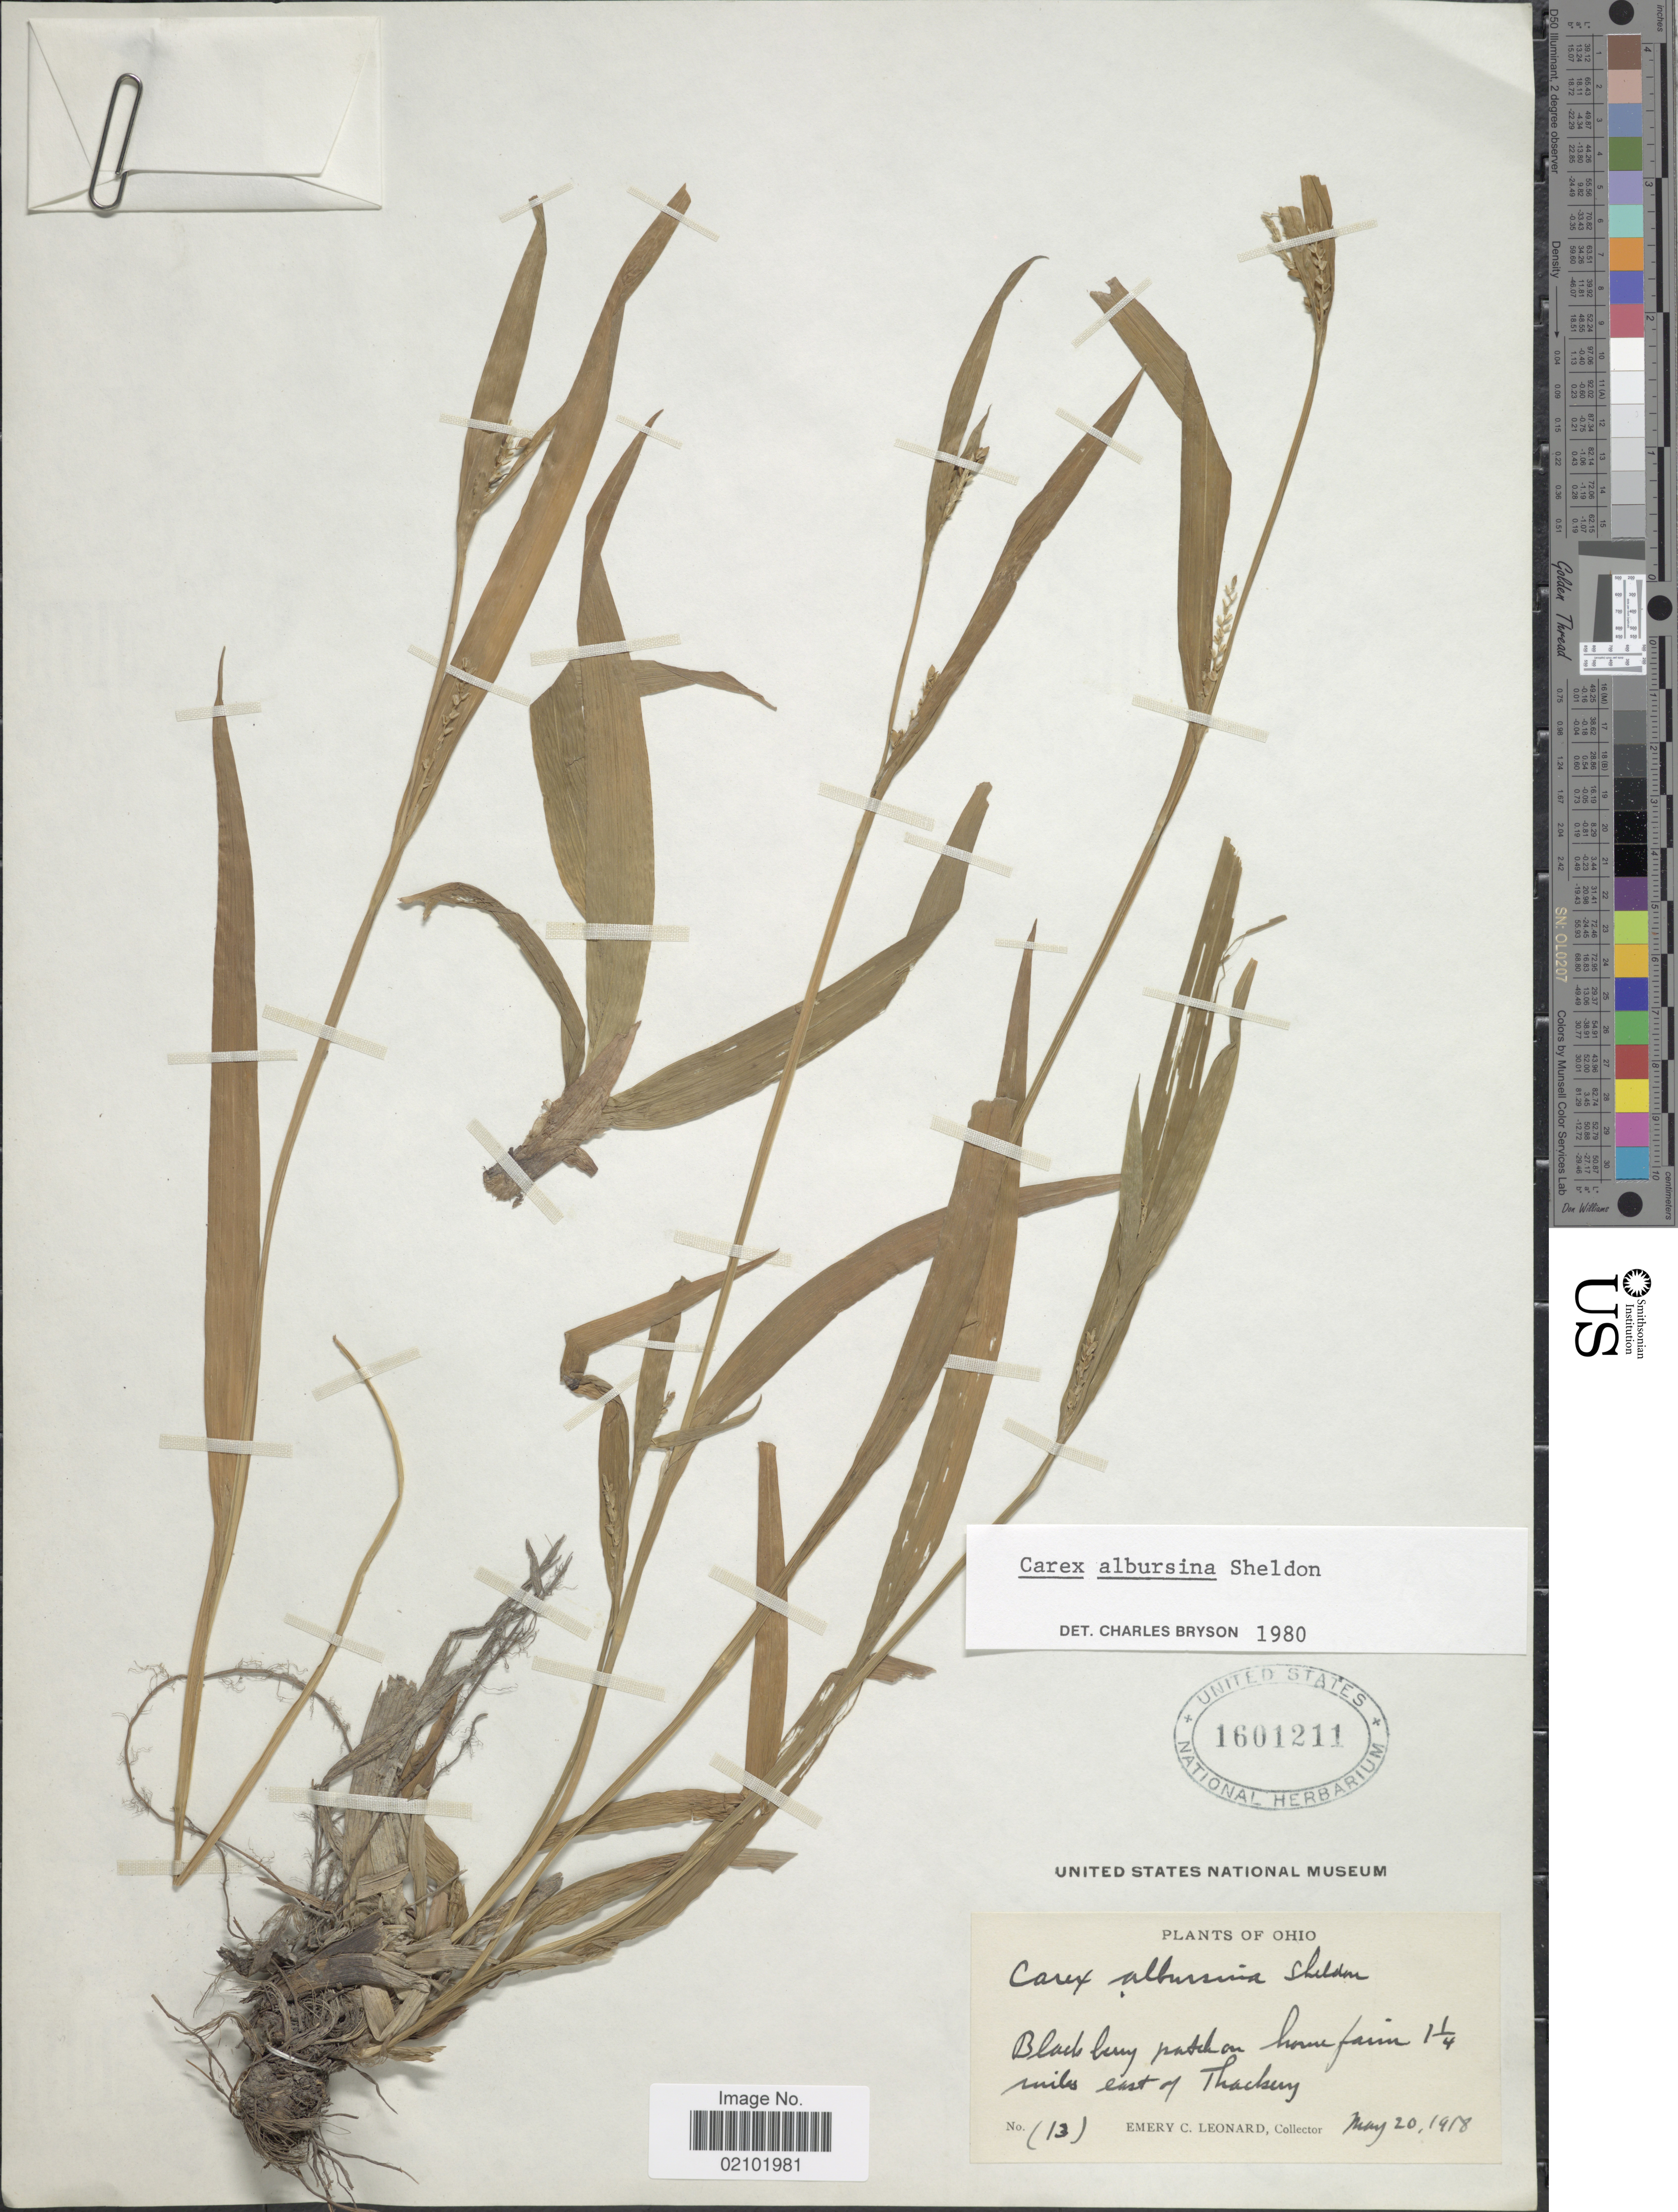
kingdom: Plantae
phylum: Tracheophyta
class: Liliopsida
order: Poales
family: Cyperaceae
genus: Carex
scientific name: Carex albursina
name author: E. Sheld.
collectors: E. C. Leonard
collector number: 13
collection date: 1918-05-20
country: United States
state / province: Ohio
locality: Blackberry patch on home farm 1¼ miles east of Thackery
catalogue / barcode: US 1601211